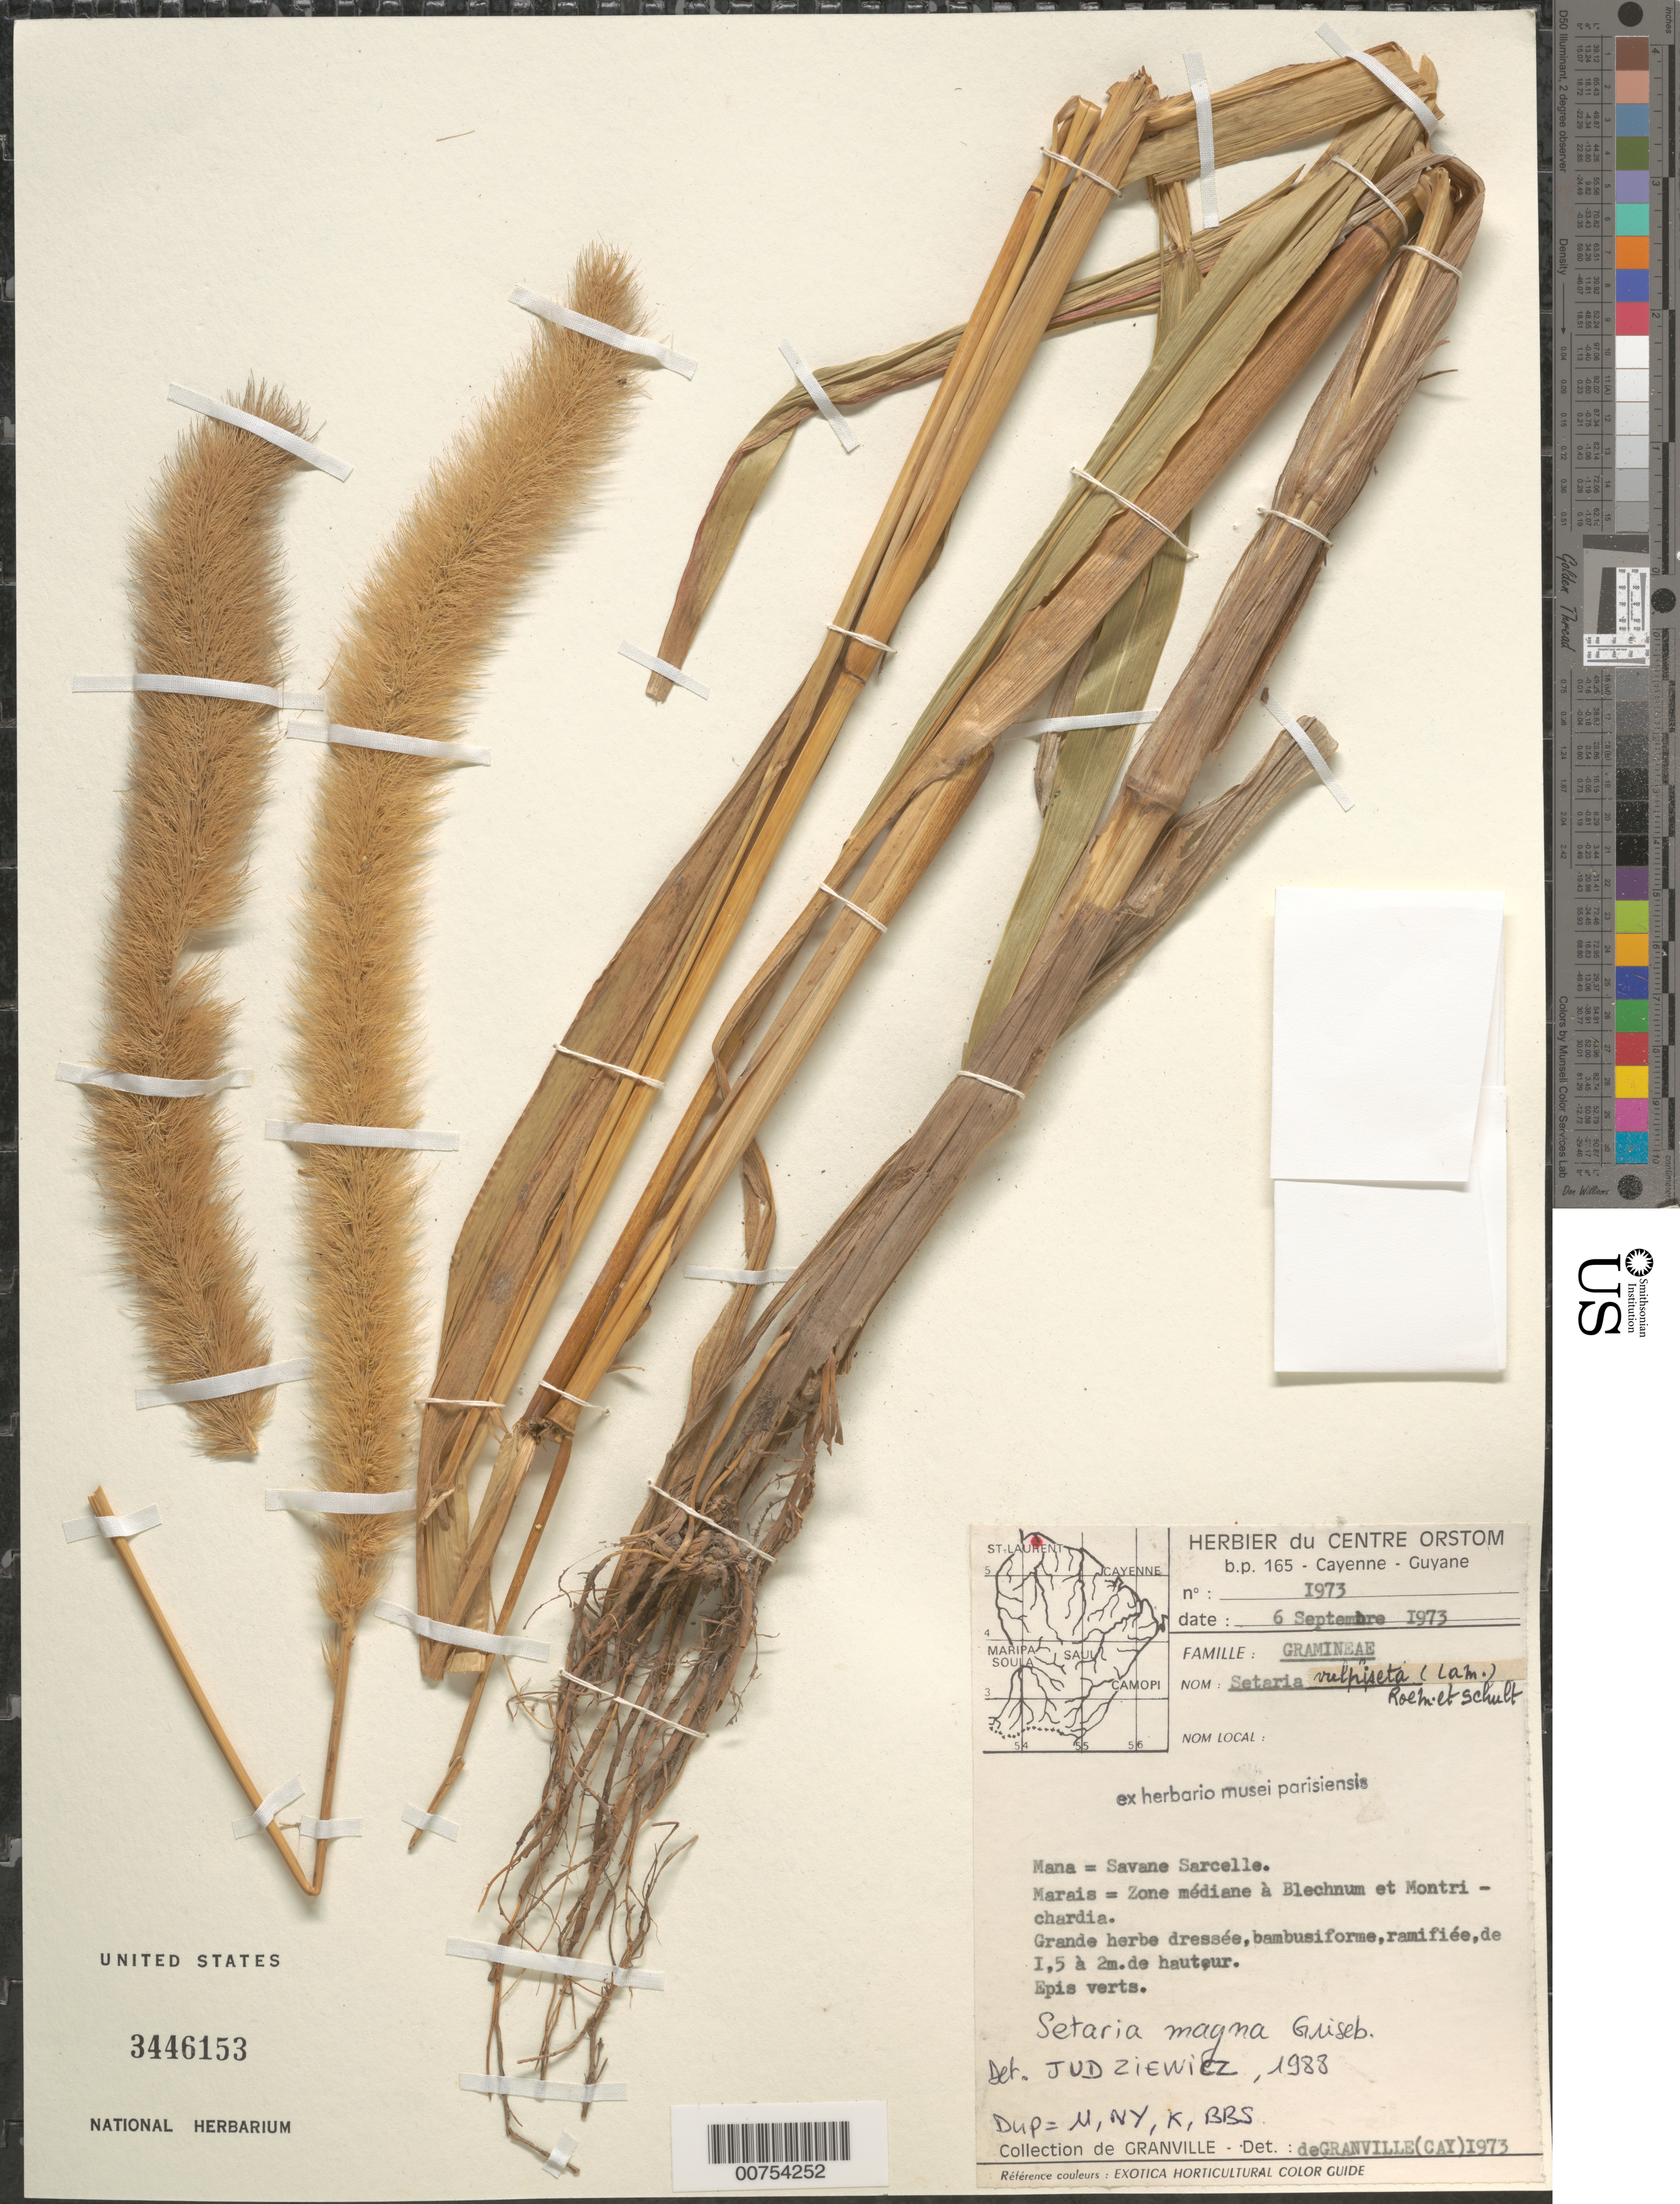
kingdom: Plantae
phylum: Tracheophyta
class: Liliopsida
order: Poales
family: Poaceae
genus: Setaria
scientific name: Setaria magna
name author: Griseb.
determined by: Judziewicz, E. J.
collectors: J.-J. de Granville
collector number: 1973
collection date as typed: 6-Sep-73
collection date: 1973-09-06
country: French Guiana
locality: Mana, Savane Sarcelle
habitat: Marsh, with Blechnum and Montrichardia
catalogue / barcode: US 3446153